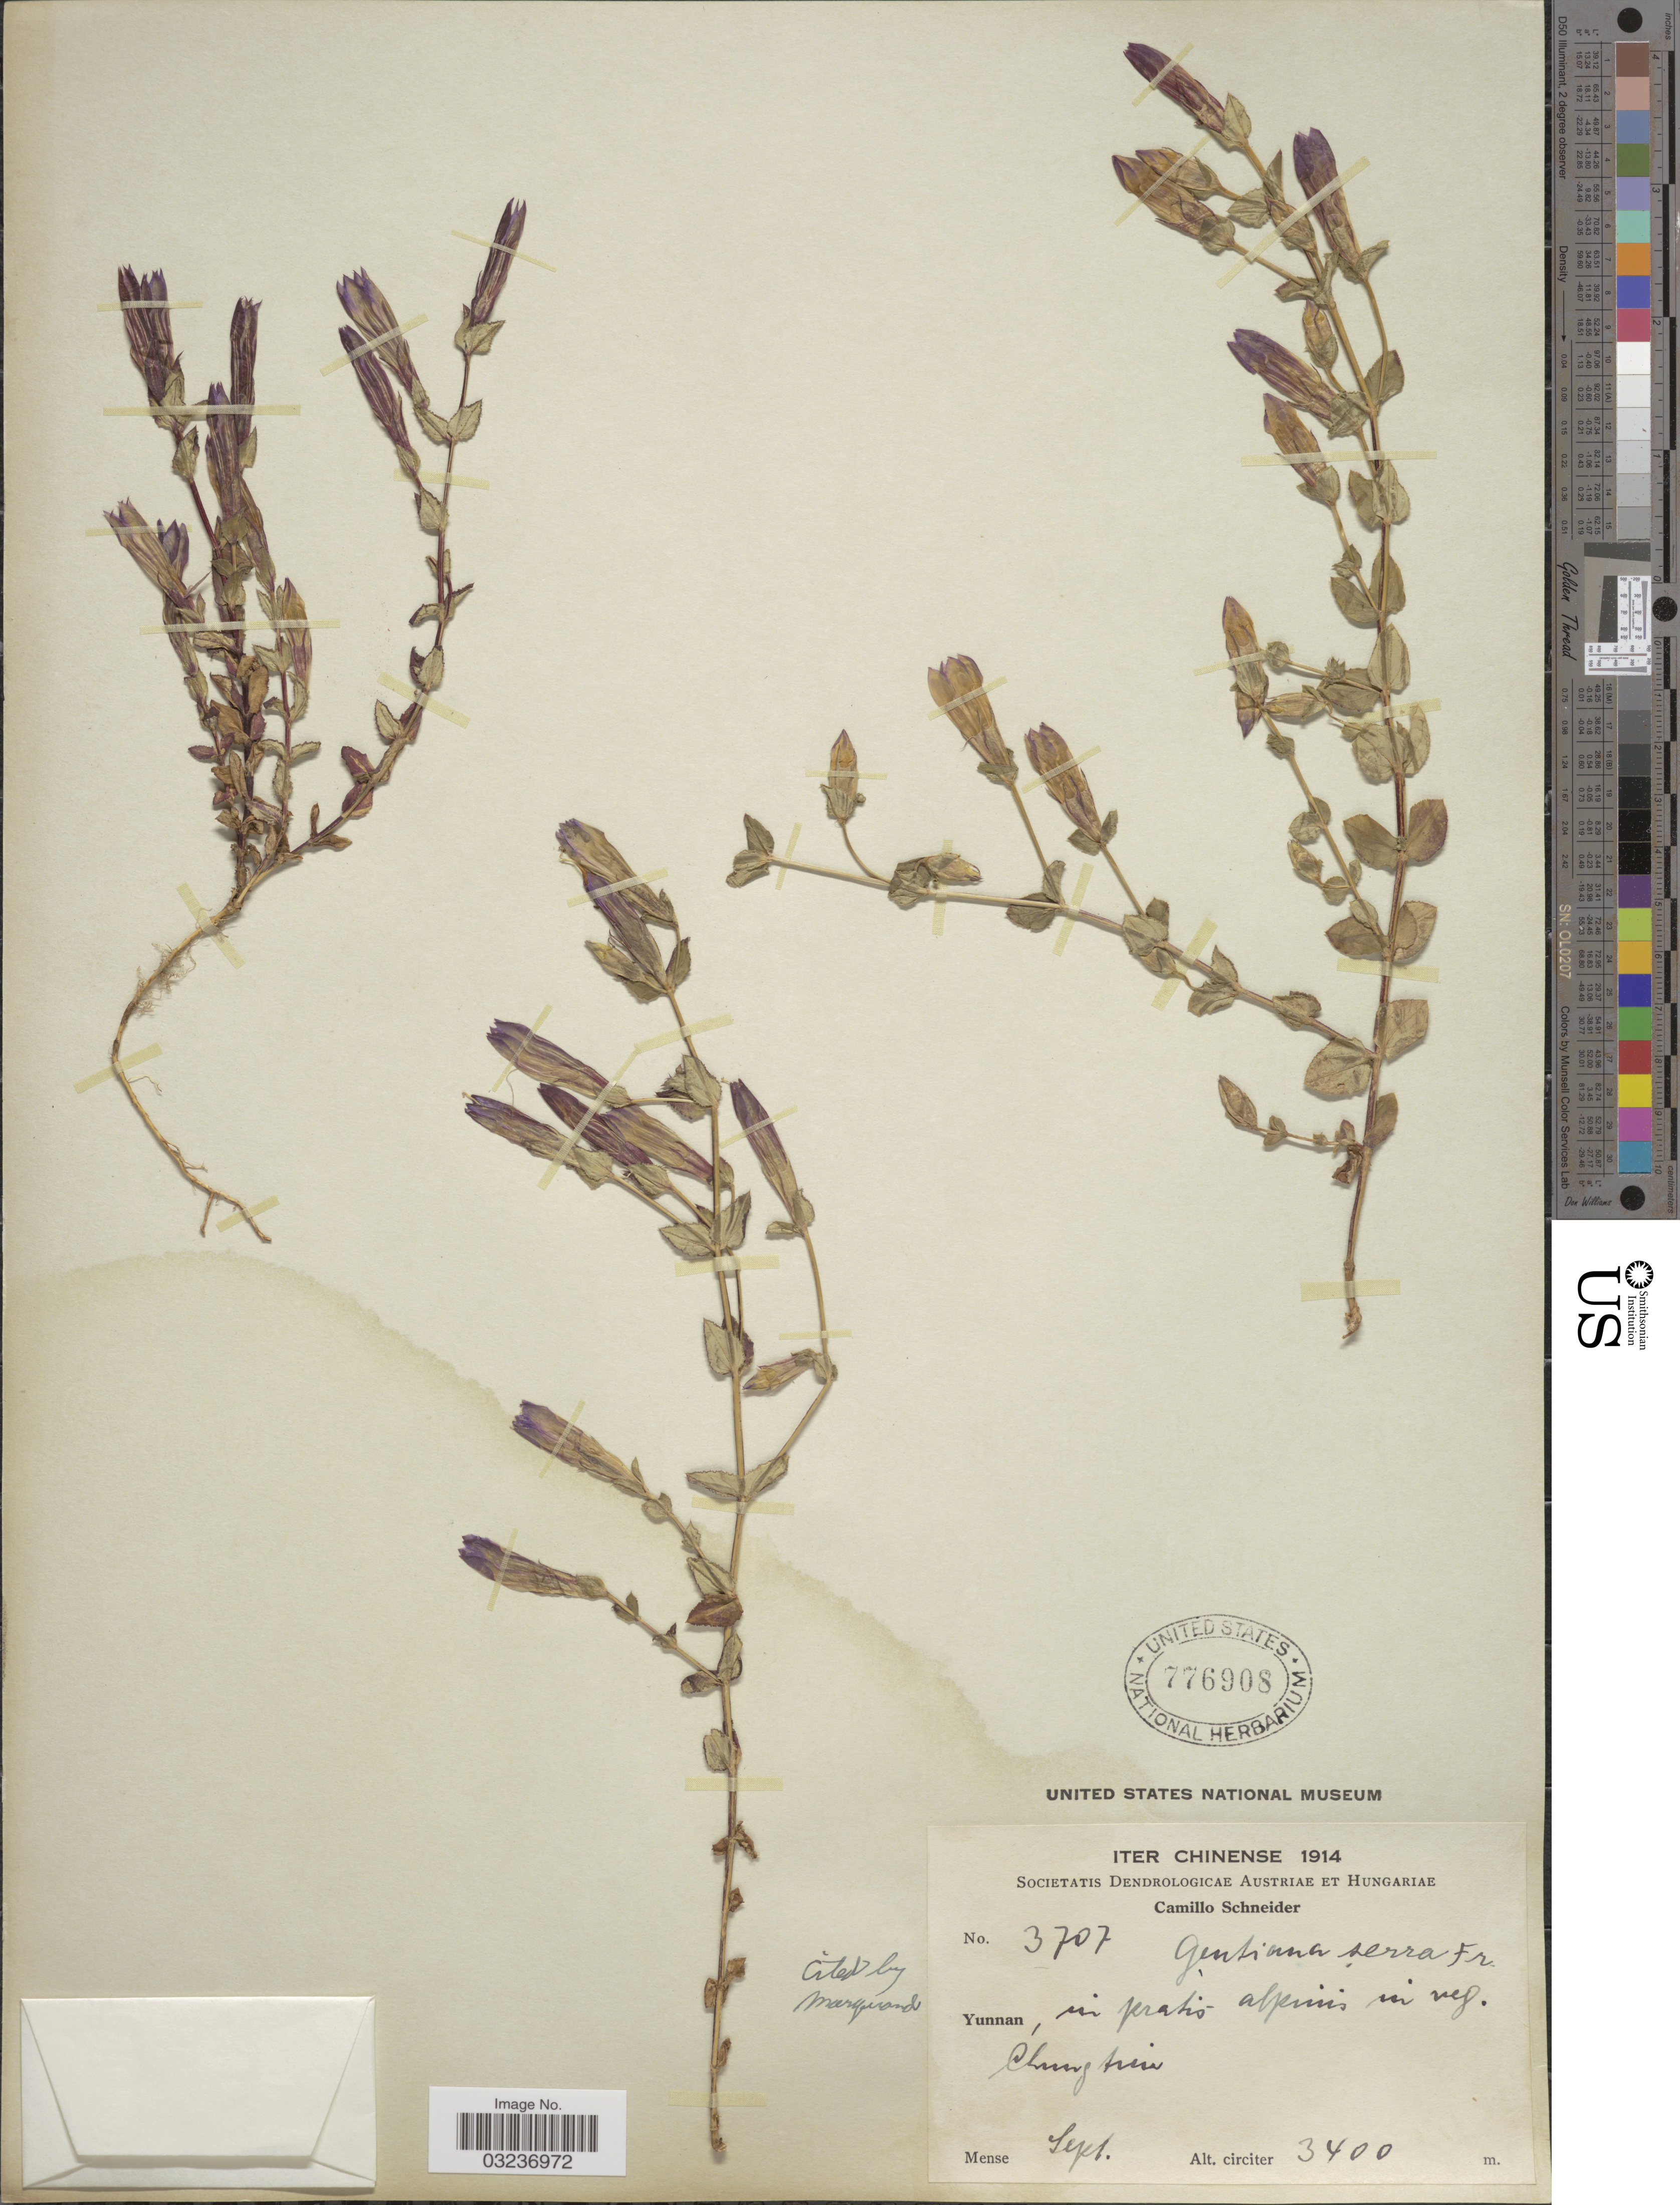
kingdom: Plantae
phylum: Tracheophyta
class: Magnoliopsida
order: Gentianales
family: Gentianaceae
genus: Gentiana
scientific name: Gentiana serra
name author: Franch.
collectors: C. K. Schneider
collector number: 3707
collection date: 1914-09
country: China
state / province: Yunnan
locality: Yunnan, in pratis alpinis in reg. Chungtien.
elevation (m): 3400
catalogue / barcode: US 776908